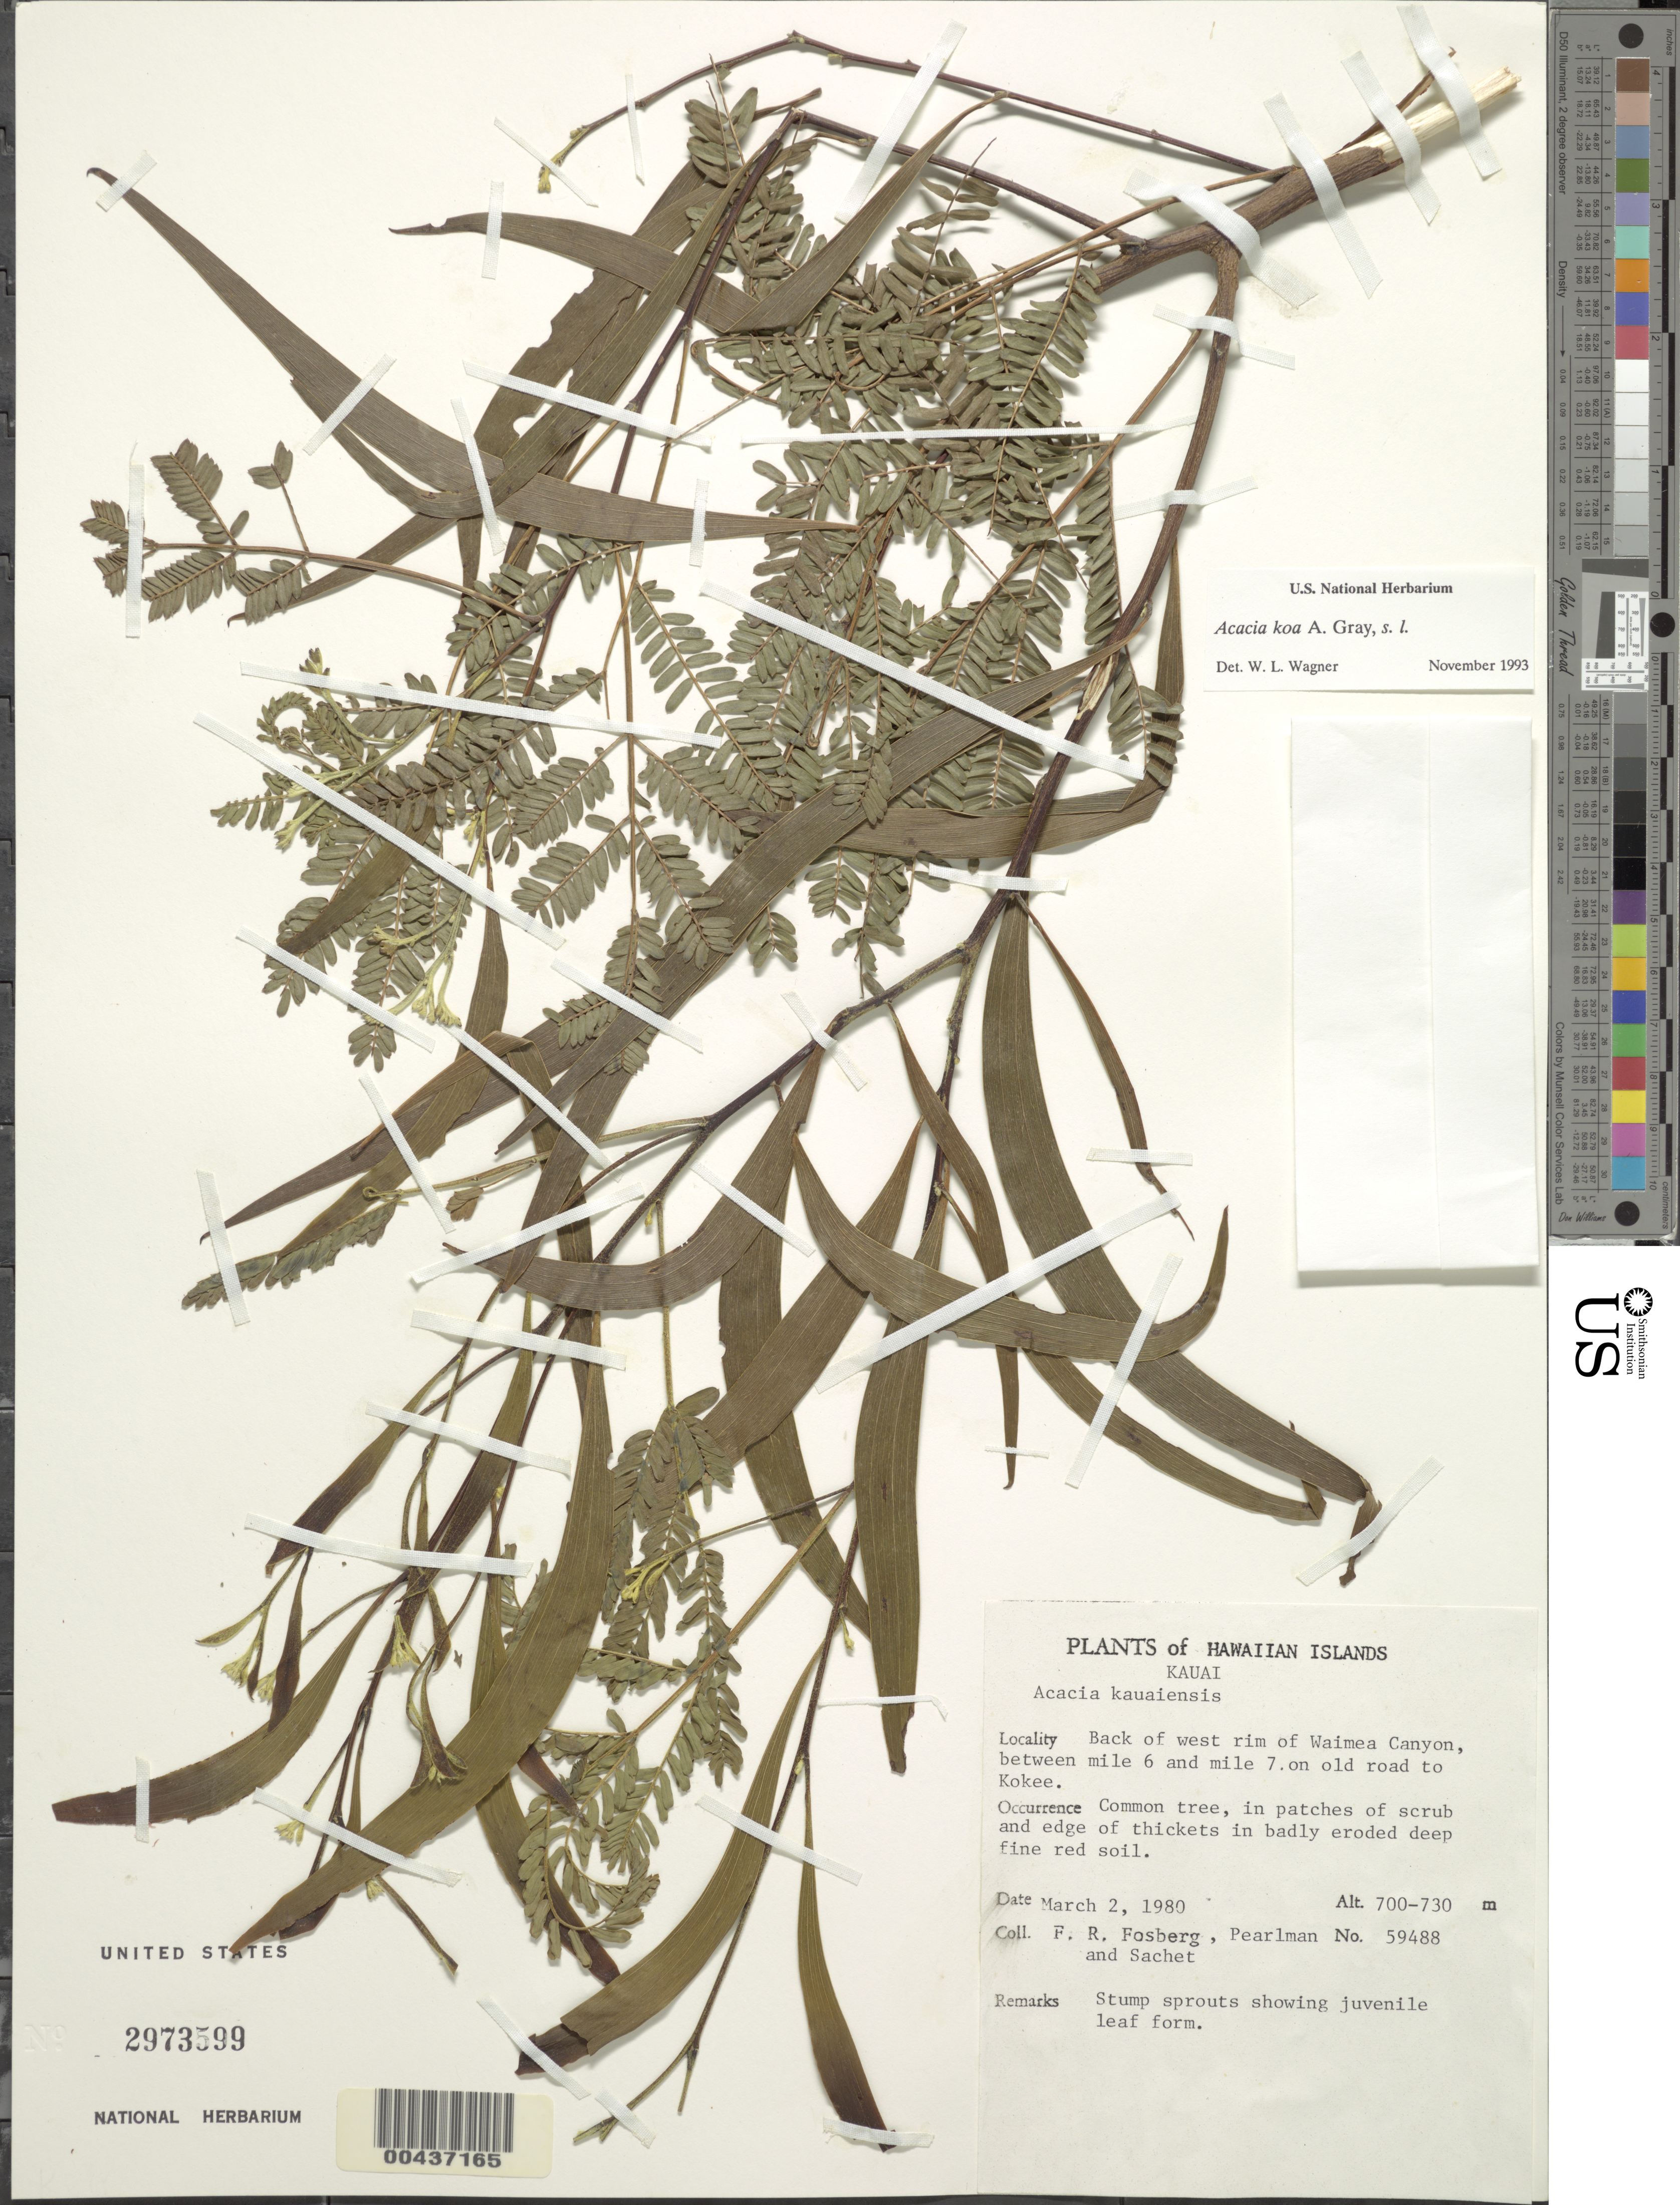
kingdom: Plantae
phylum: Tracheophyta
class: Magnoliopsida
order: Fabales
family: Fabaceae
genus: Acacia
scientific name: Acacia koa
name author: A. Gray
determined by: Wagner, W. L., (BOT), Smithsonian Institution - National Museum of Natural History (UNITED STATES)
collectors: F. R. Fosberg, Pearlman & M.-H. Sachet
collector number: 59488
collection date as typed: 2 Mar 1980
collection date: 1980-03-02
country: United States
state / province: Hawaii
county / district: Kauai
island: Kaua'i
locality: Back of west rim of Waimea Canyon, between mile 6 and mile 7 on old road to Kokee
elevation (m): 700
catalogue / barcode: US 2973599